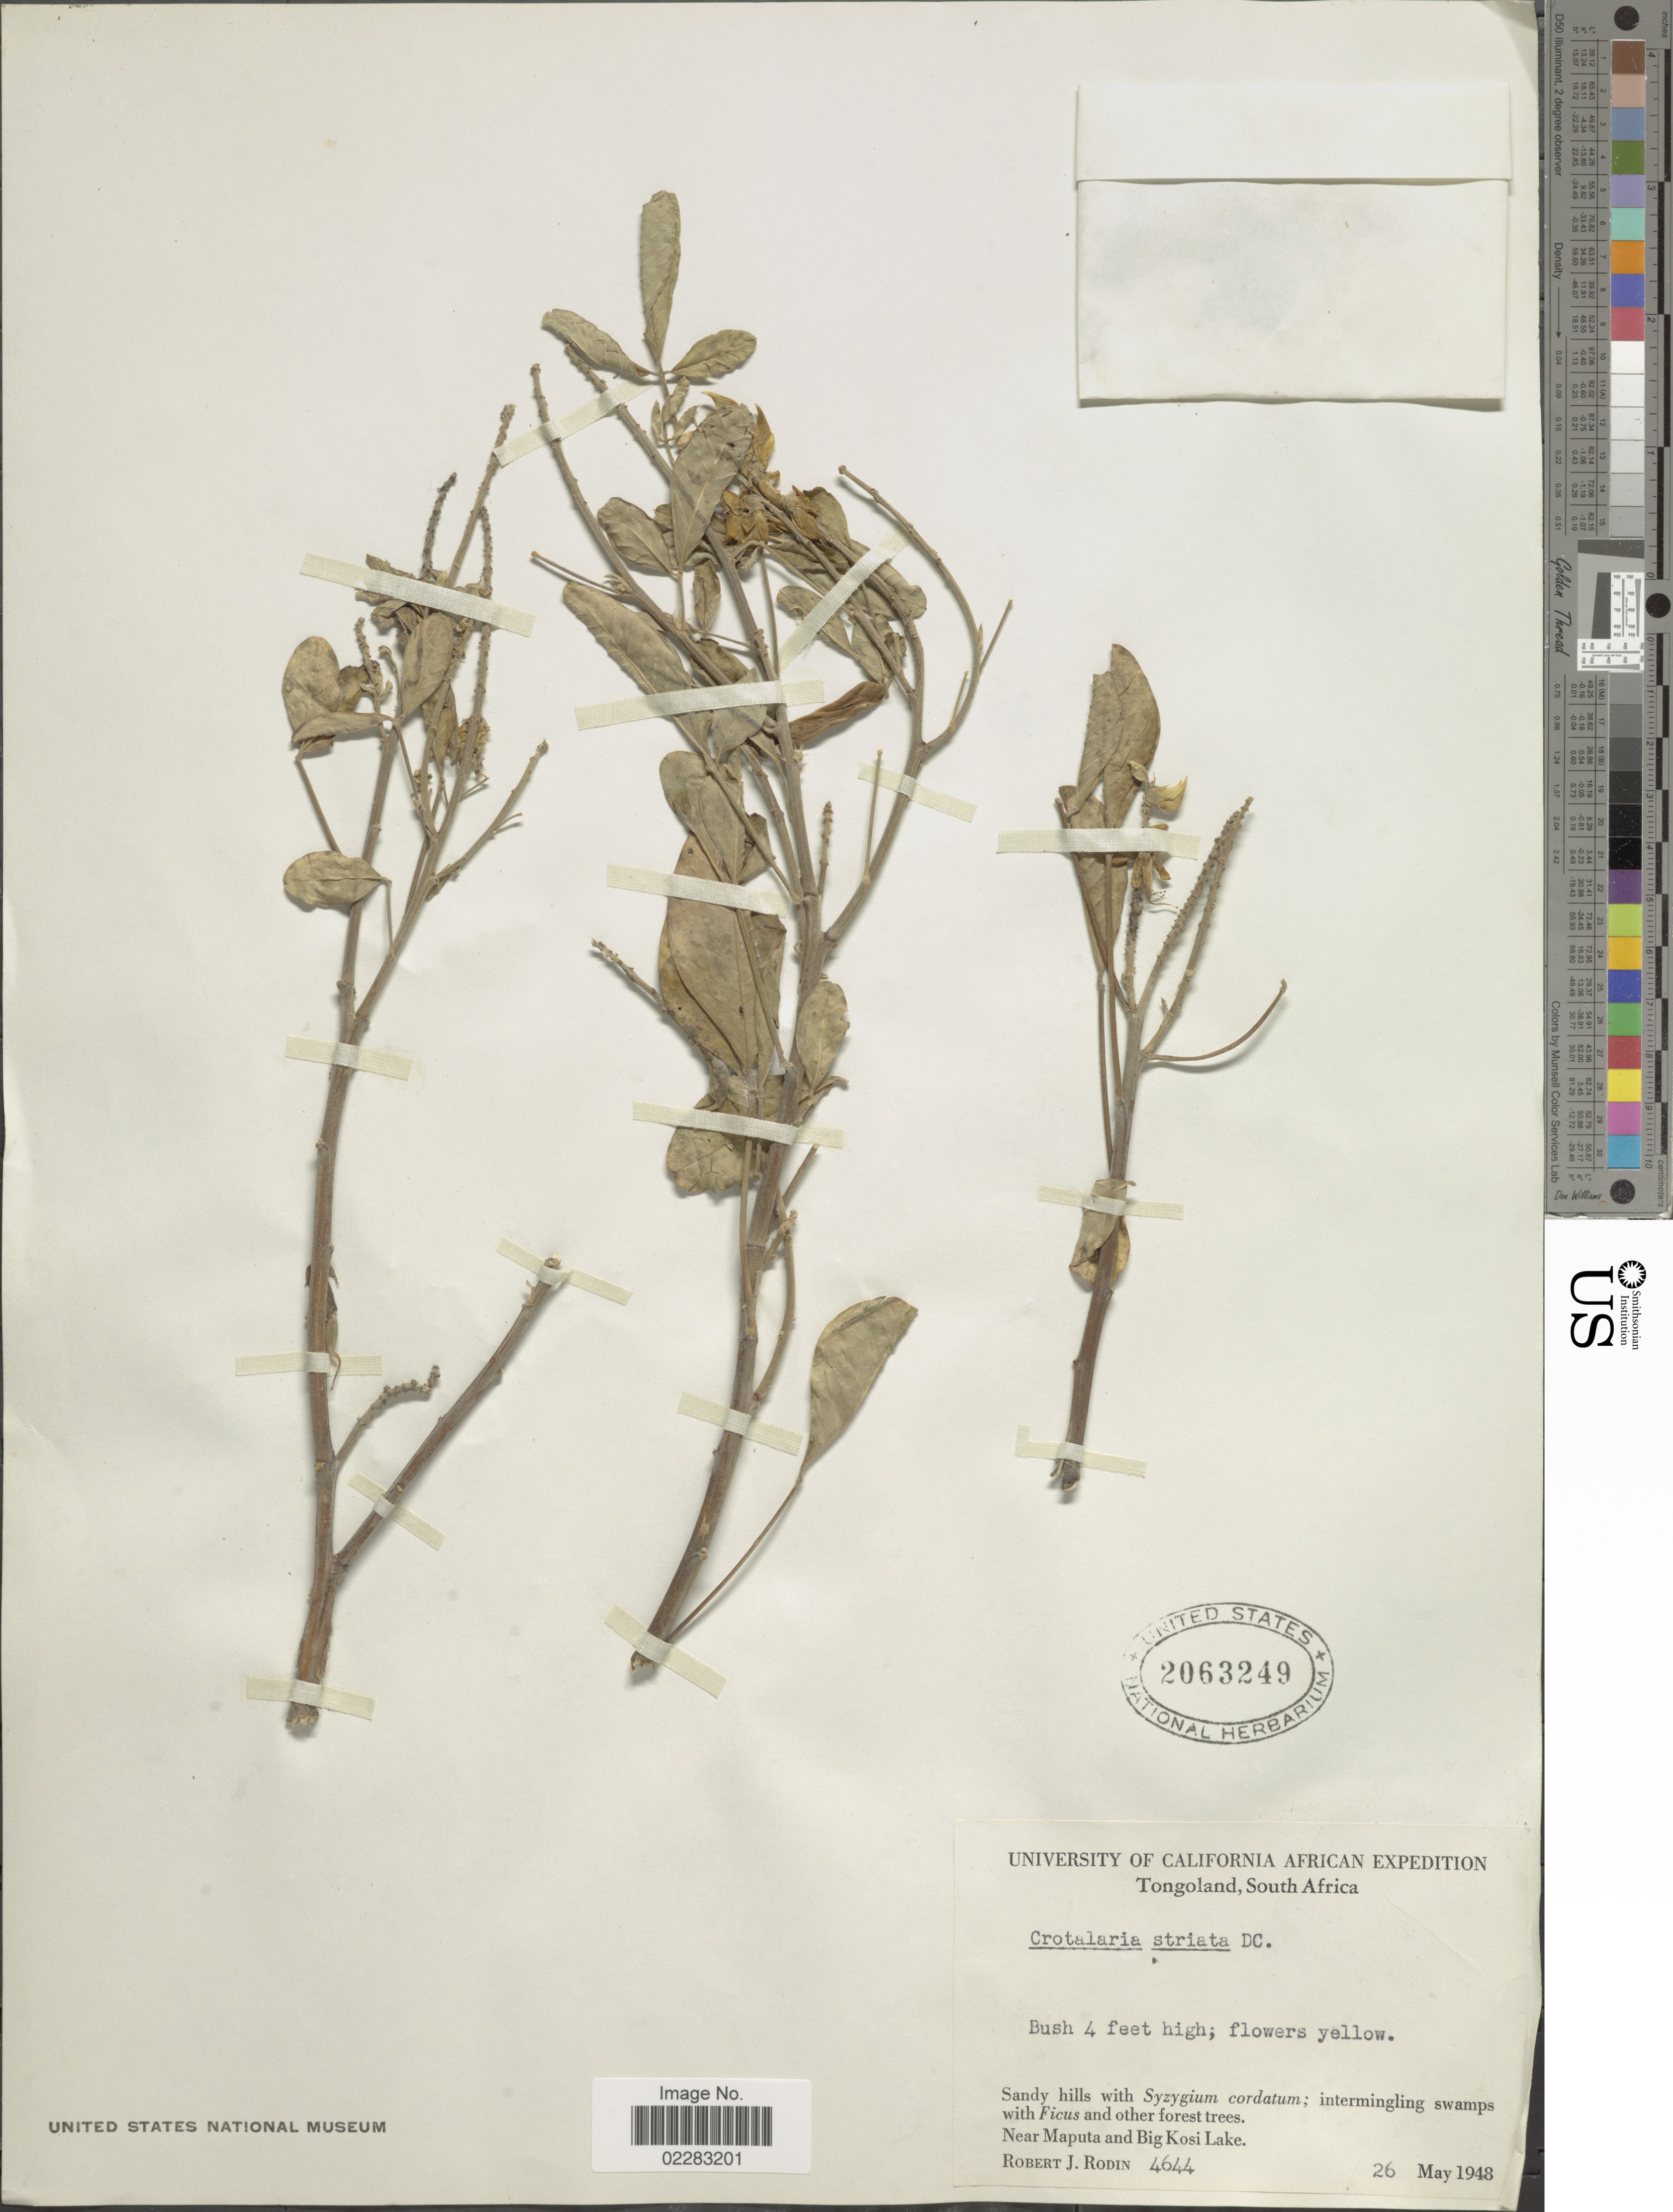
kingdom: Plantae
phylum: Tracheophyta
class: Magnoliopsida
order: Fabales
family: Fabaceae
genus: Crotalaria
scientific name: Crotalaria pallida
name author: Aiton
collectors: R. J. Rodin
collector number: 4644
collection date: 1948-05-26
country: South Africa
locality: Tongoland, near Maputa and Big Kosi Lake.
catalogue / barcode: US 2063249